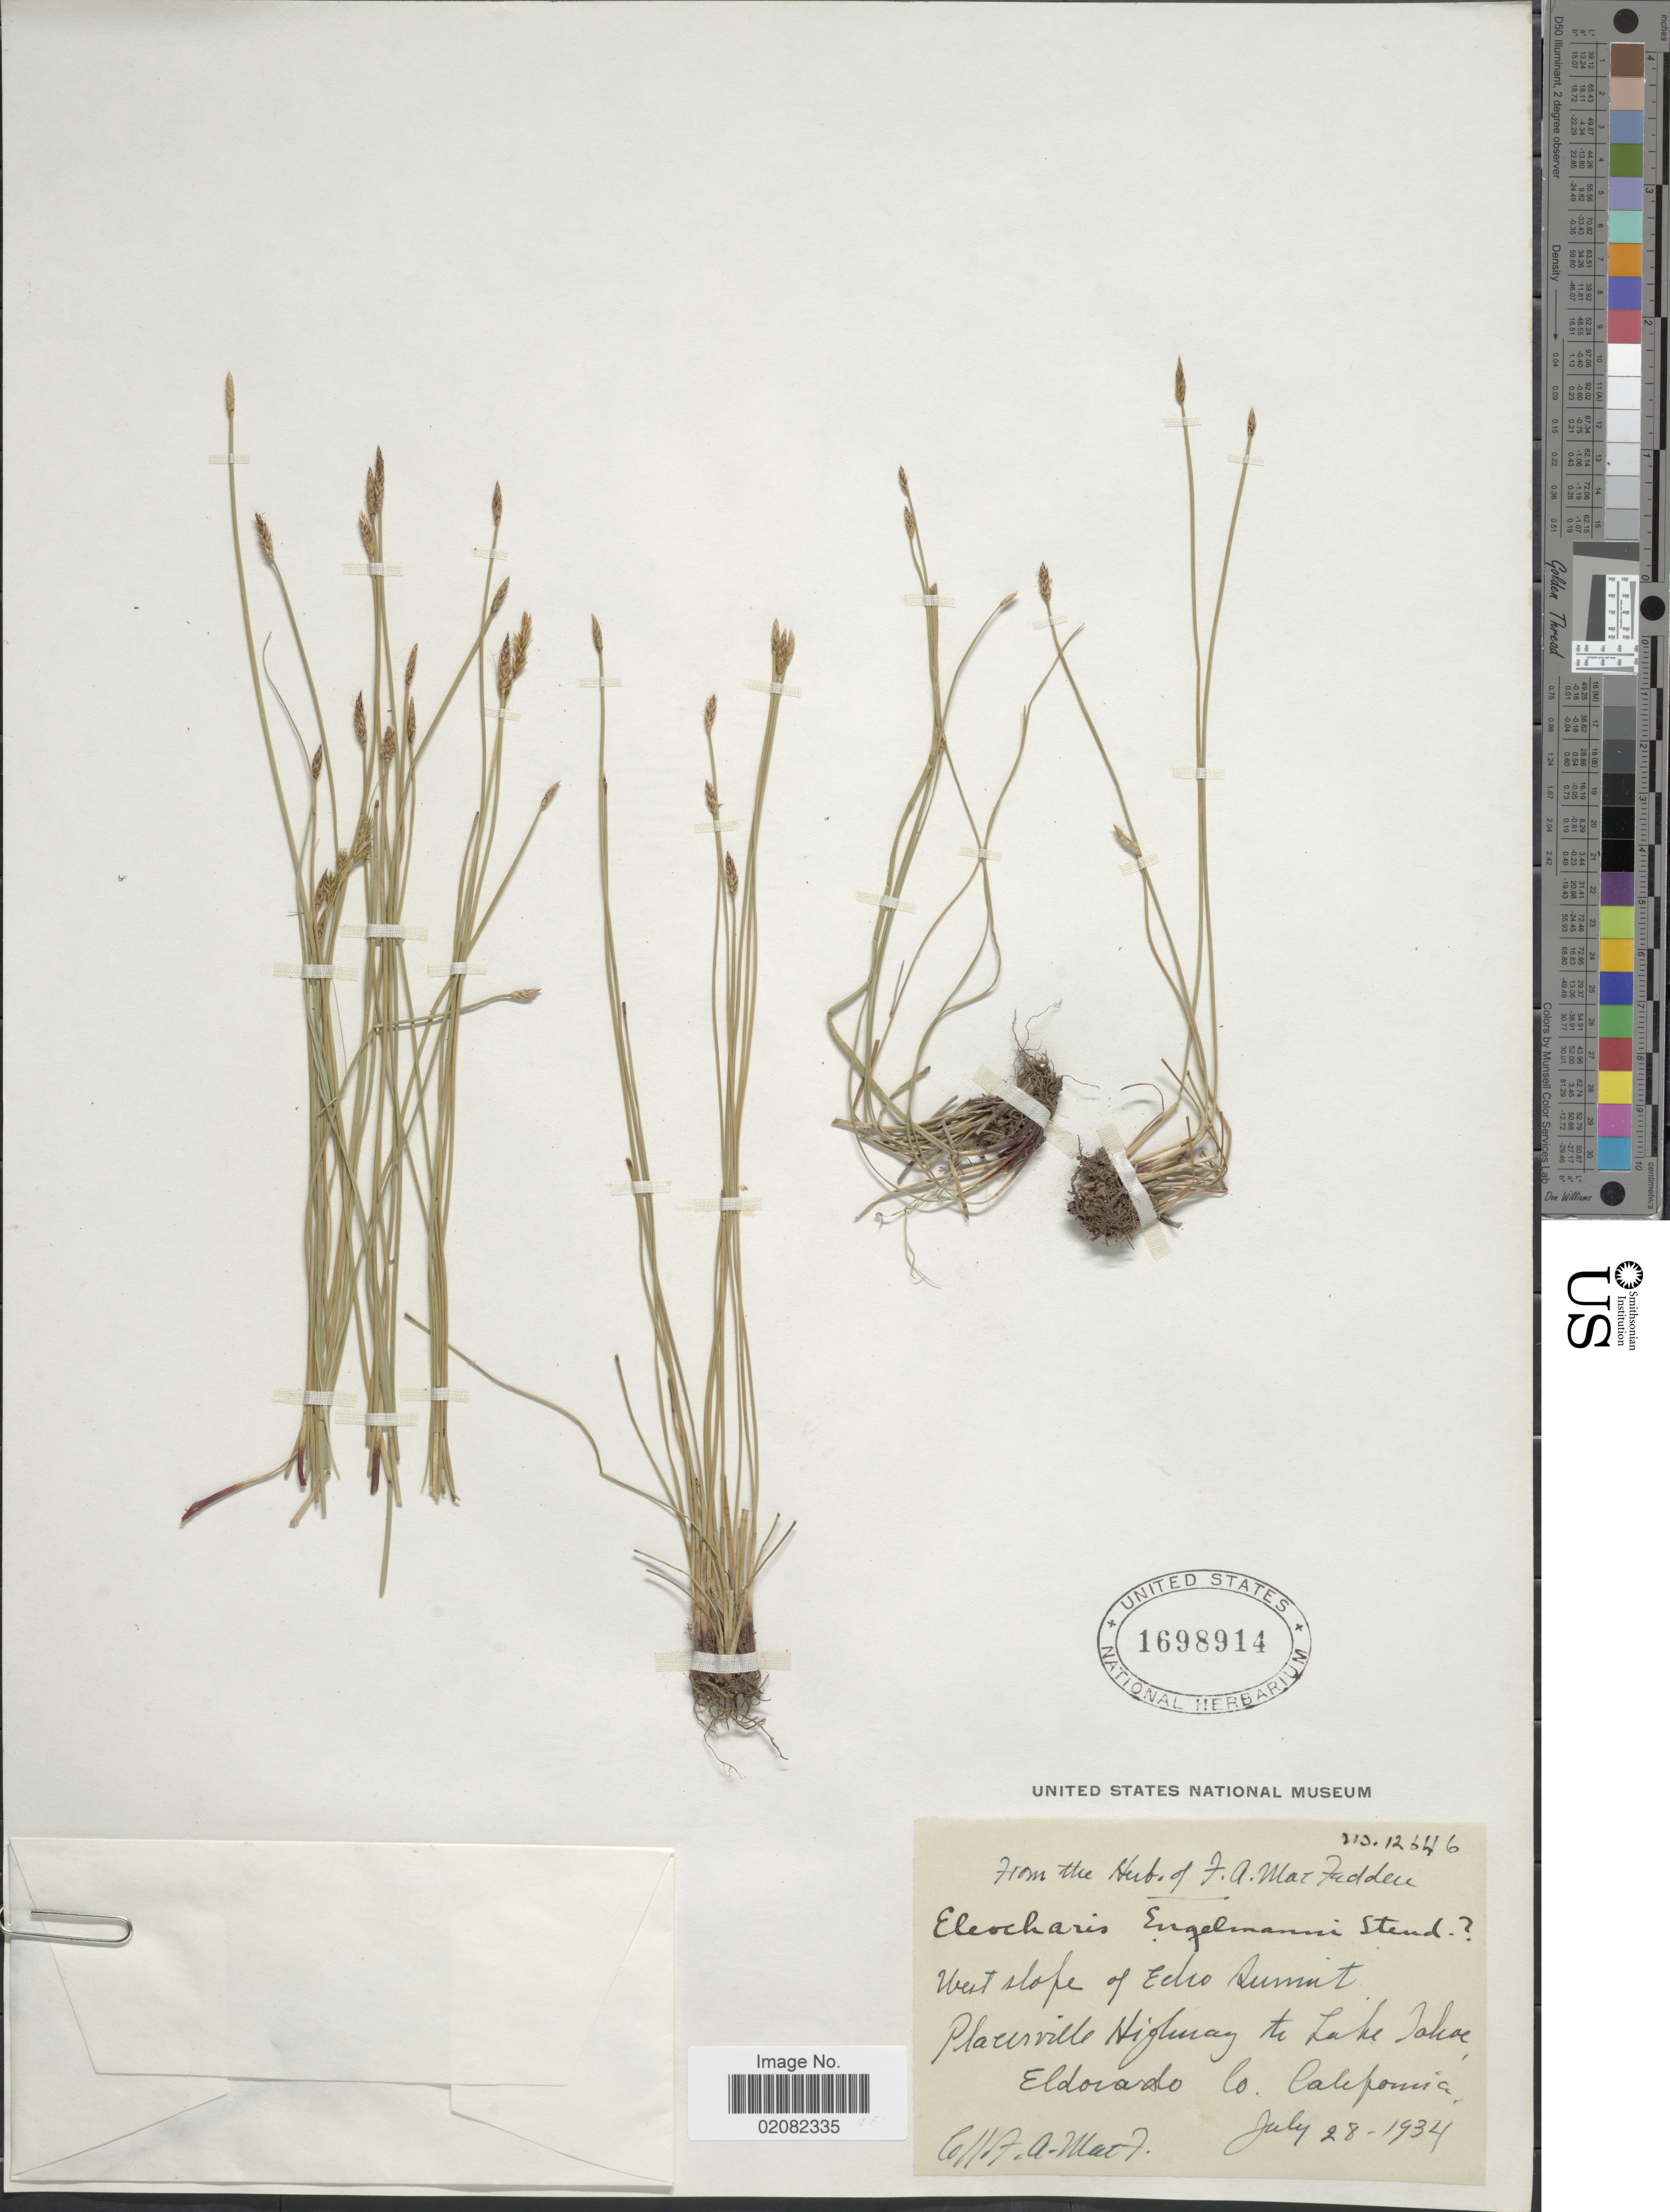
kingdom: Plantae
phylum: Tracheophyta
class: Liliopsida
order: Poales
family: Cyperaceae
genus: Eleocharis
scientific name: Eleocharis engelmannii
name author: Steud.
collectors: F. MacFadden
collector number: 12646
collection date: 1934-07-28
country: United States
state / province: California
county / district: El Dorado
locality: West slope of Ecko Summit, Placerville Highway to Lake Tahoe, Eldorado Co.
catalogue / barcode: US 1698914